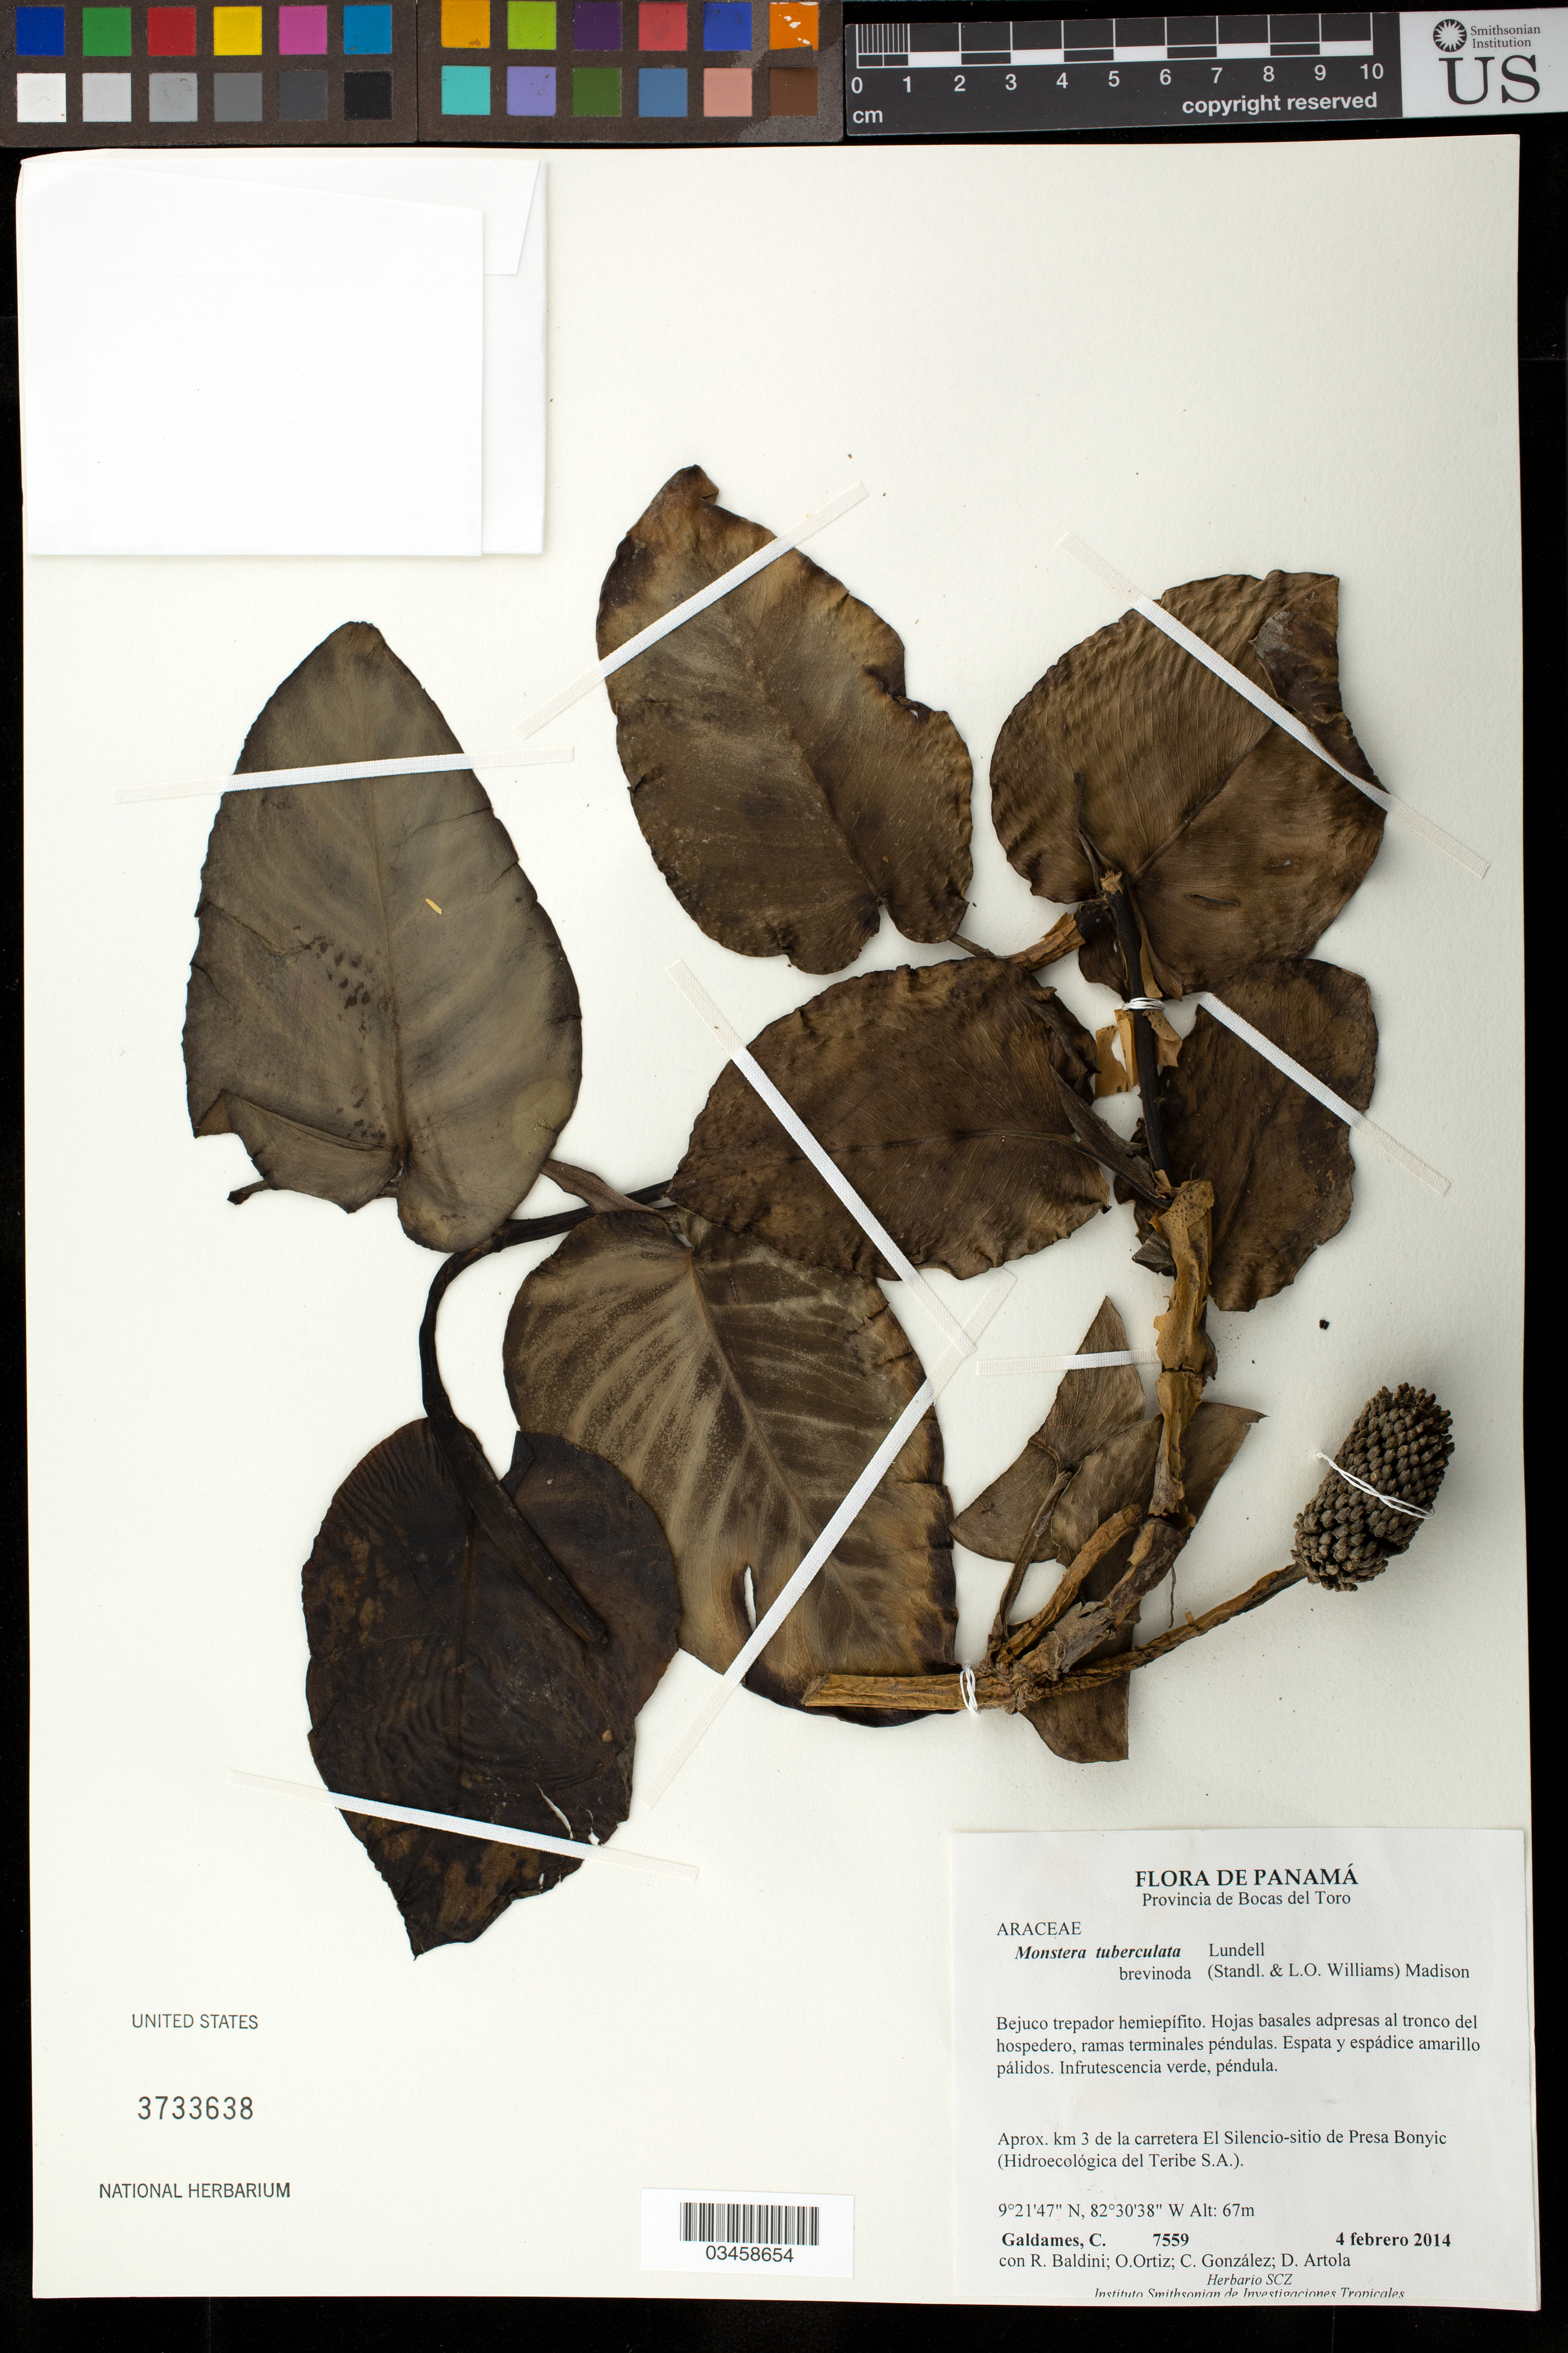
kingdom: Plantae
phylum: Tracheophyta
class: Liliopsida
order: Alismatales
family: Araceae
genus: Monstera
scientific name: Monstera tuberculata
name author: Lundell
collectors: C. Galdames, R. Baldini, O. O. Ortiz, C. Gonzalez & D. Artola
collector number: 7559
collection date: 2014-02-04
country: Panama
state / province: Bocas del Toro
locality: Aprox. km 3 de la carretera El Silencio-sitio de Presa Bonyic (Hidroecológica del Teribe S.A.)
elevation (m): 67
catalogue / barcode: US 3733638